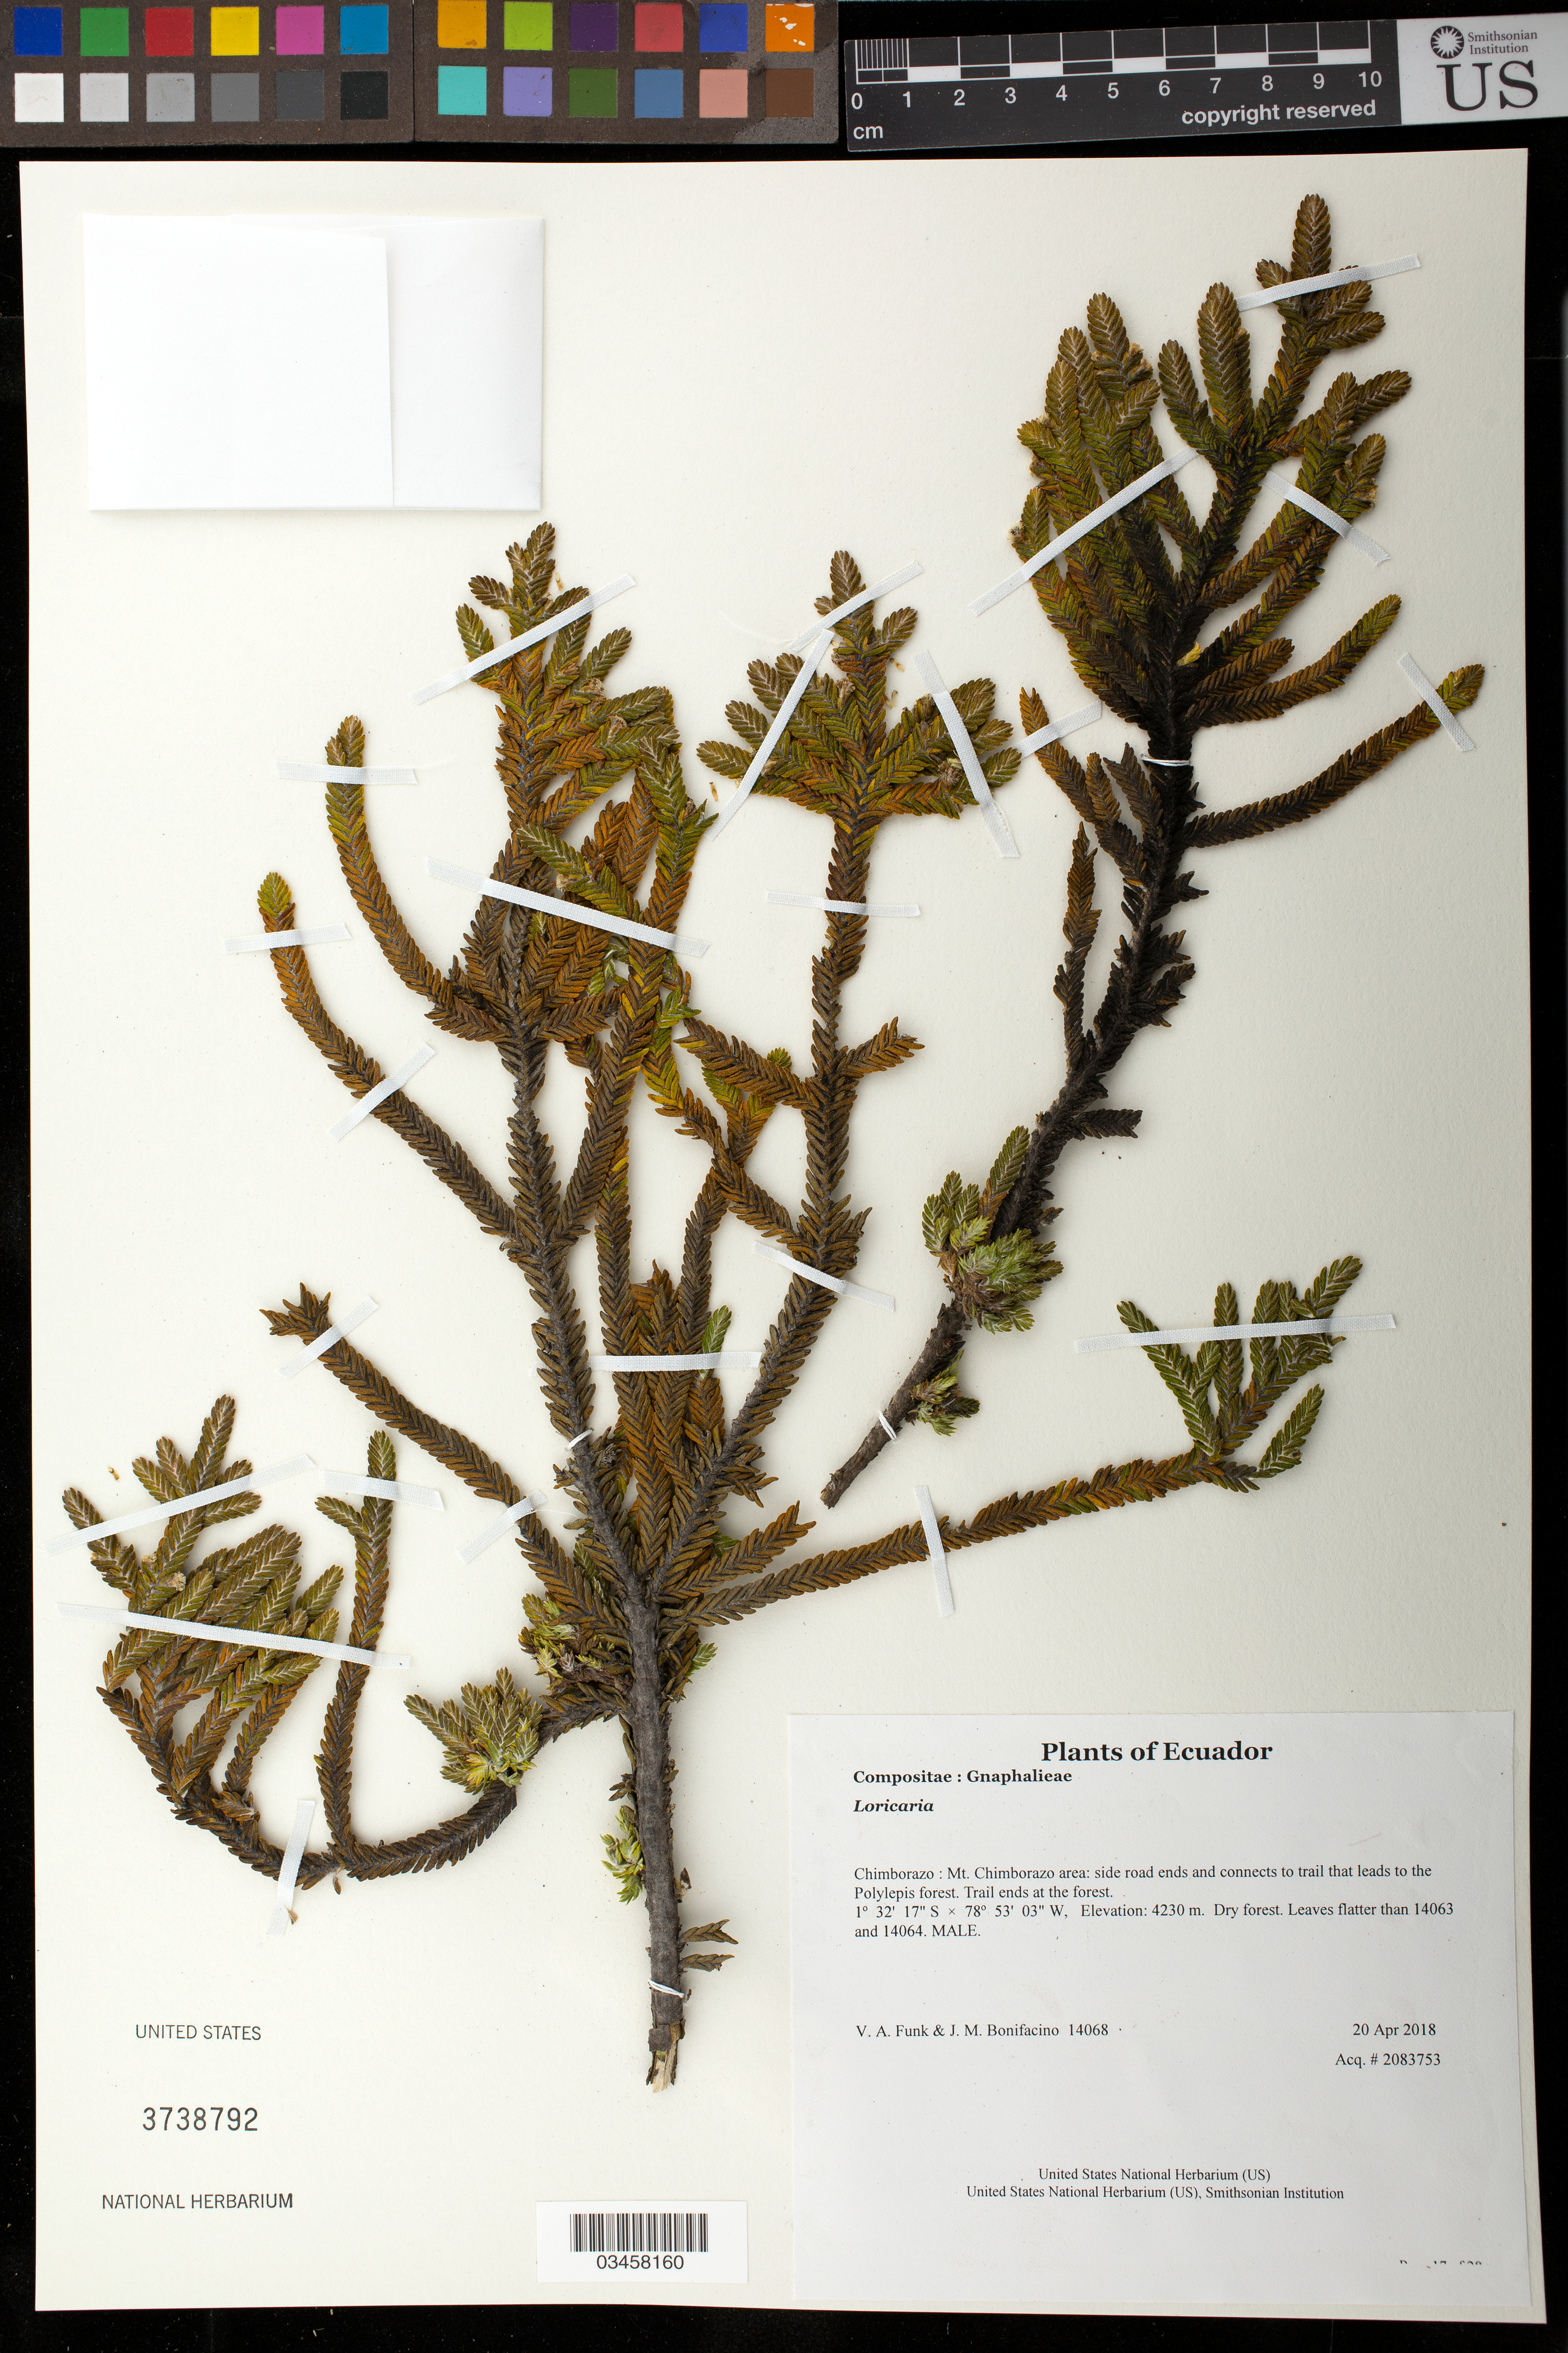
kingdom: Plantae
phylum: Tracheophyta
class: Magnoliopsida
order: Asterales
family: Asteraceae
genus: Loricaria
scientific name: Loricaria sp.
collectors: V. Funk & M. Bonifacino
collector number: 14068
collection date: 2018-04-20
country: Ecuador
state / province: Chimborazo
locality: Mt. Chimborazo area: side road ends and connects to trail that leads to the Polylepis forest. Trail ends at the forest.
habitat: Dry forest.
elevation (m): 4230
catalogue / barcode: US 3738792